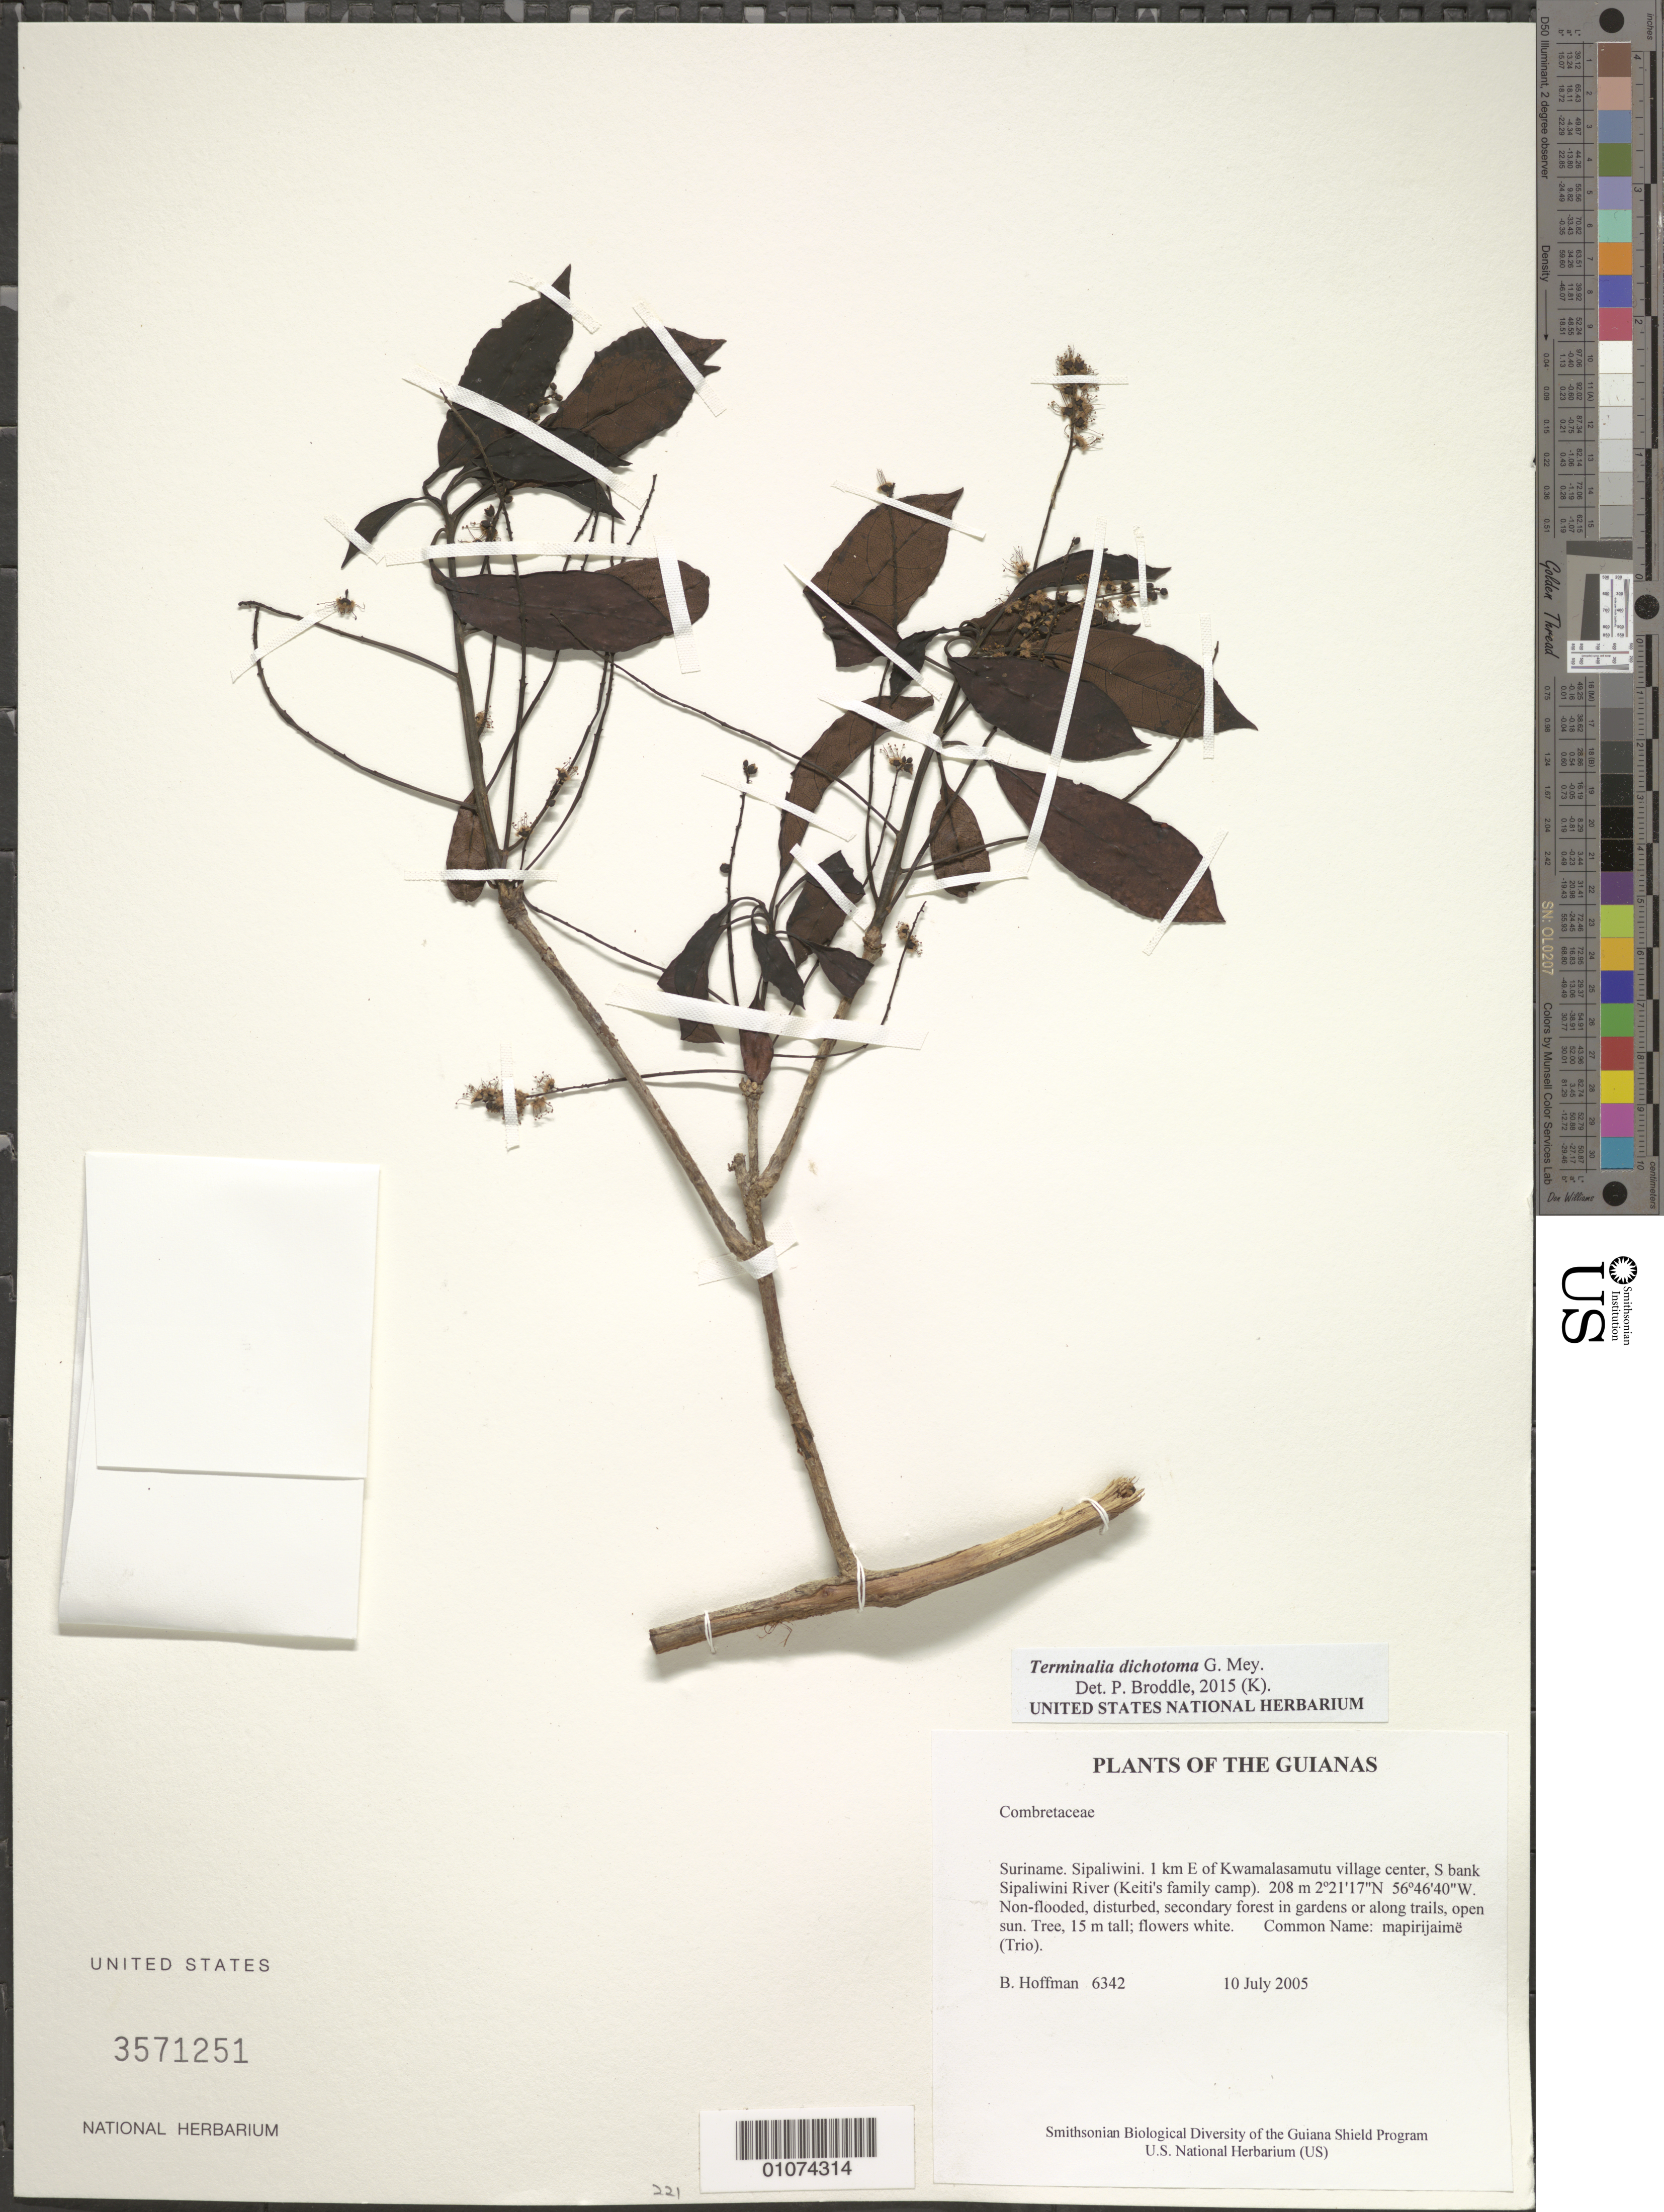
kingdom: Plantae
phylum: Tracheophyta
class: Magnoliopsida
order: Myrtales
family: Combretaceae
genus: Terminalia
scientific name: Terminalia dichotoma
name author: G. Mey.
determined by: Broddle, Petra, (K), Royal Botanic Gardens, Kew (UNITED KINGDOM)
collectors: B. Hoffman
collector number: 6342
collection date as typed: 10 July 2005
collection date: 2005-07-10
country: Suriname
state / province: Sipaliwini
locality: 1 km E of Kwamalasamutu village center, S bank Sipaliwini River (Keiti's family camp).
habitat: Non-flooded, disturbed, secondary forest in gardens or along trails, open sun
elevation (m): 208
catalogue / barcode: US 3571251